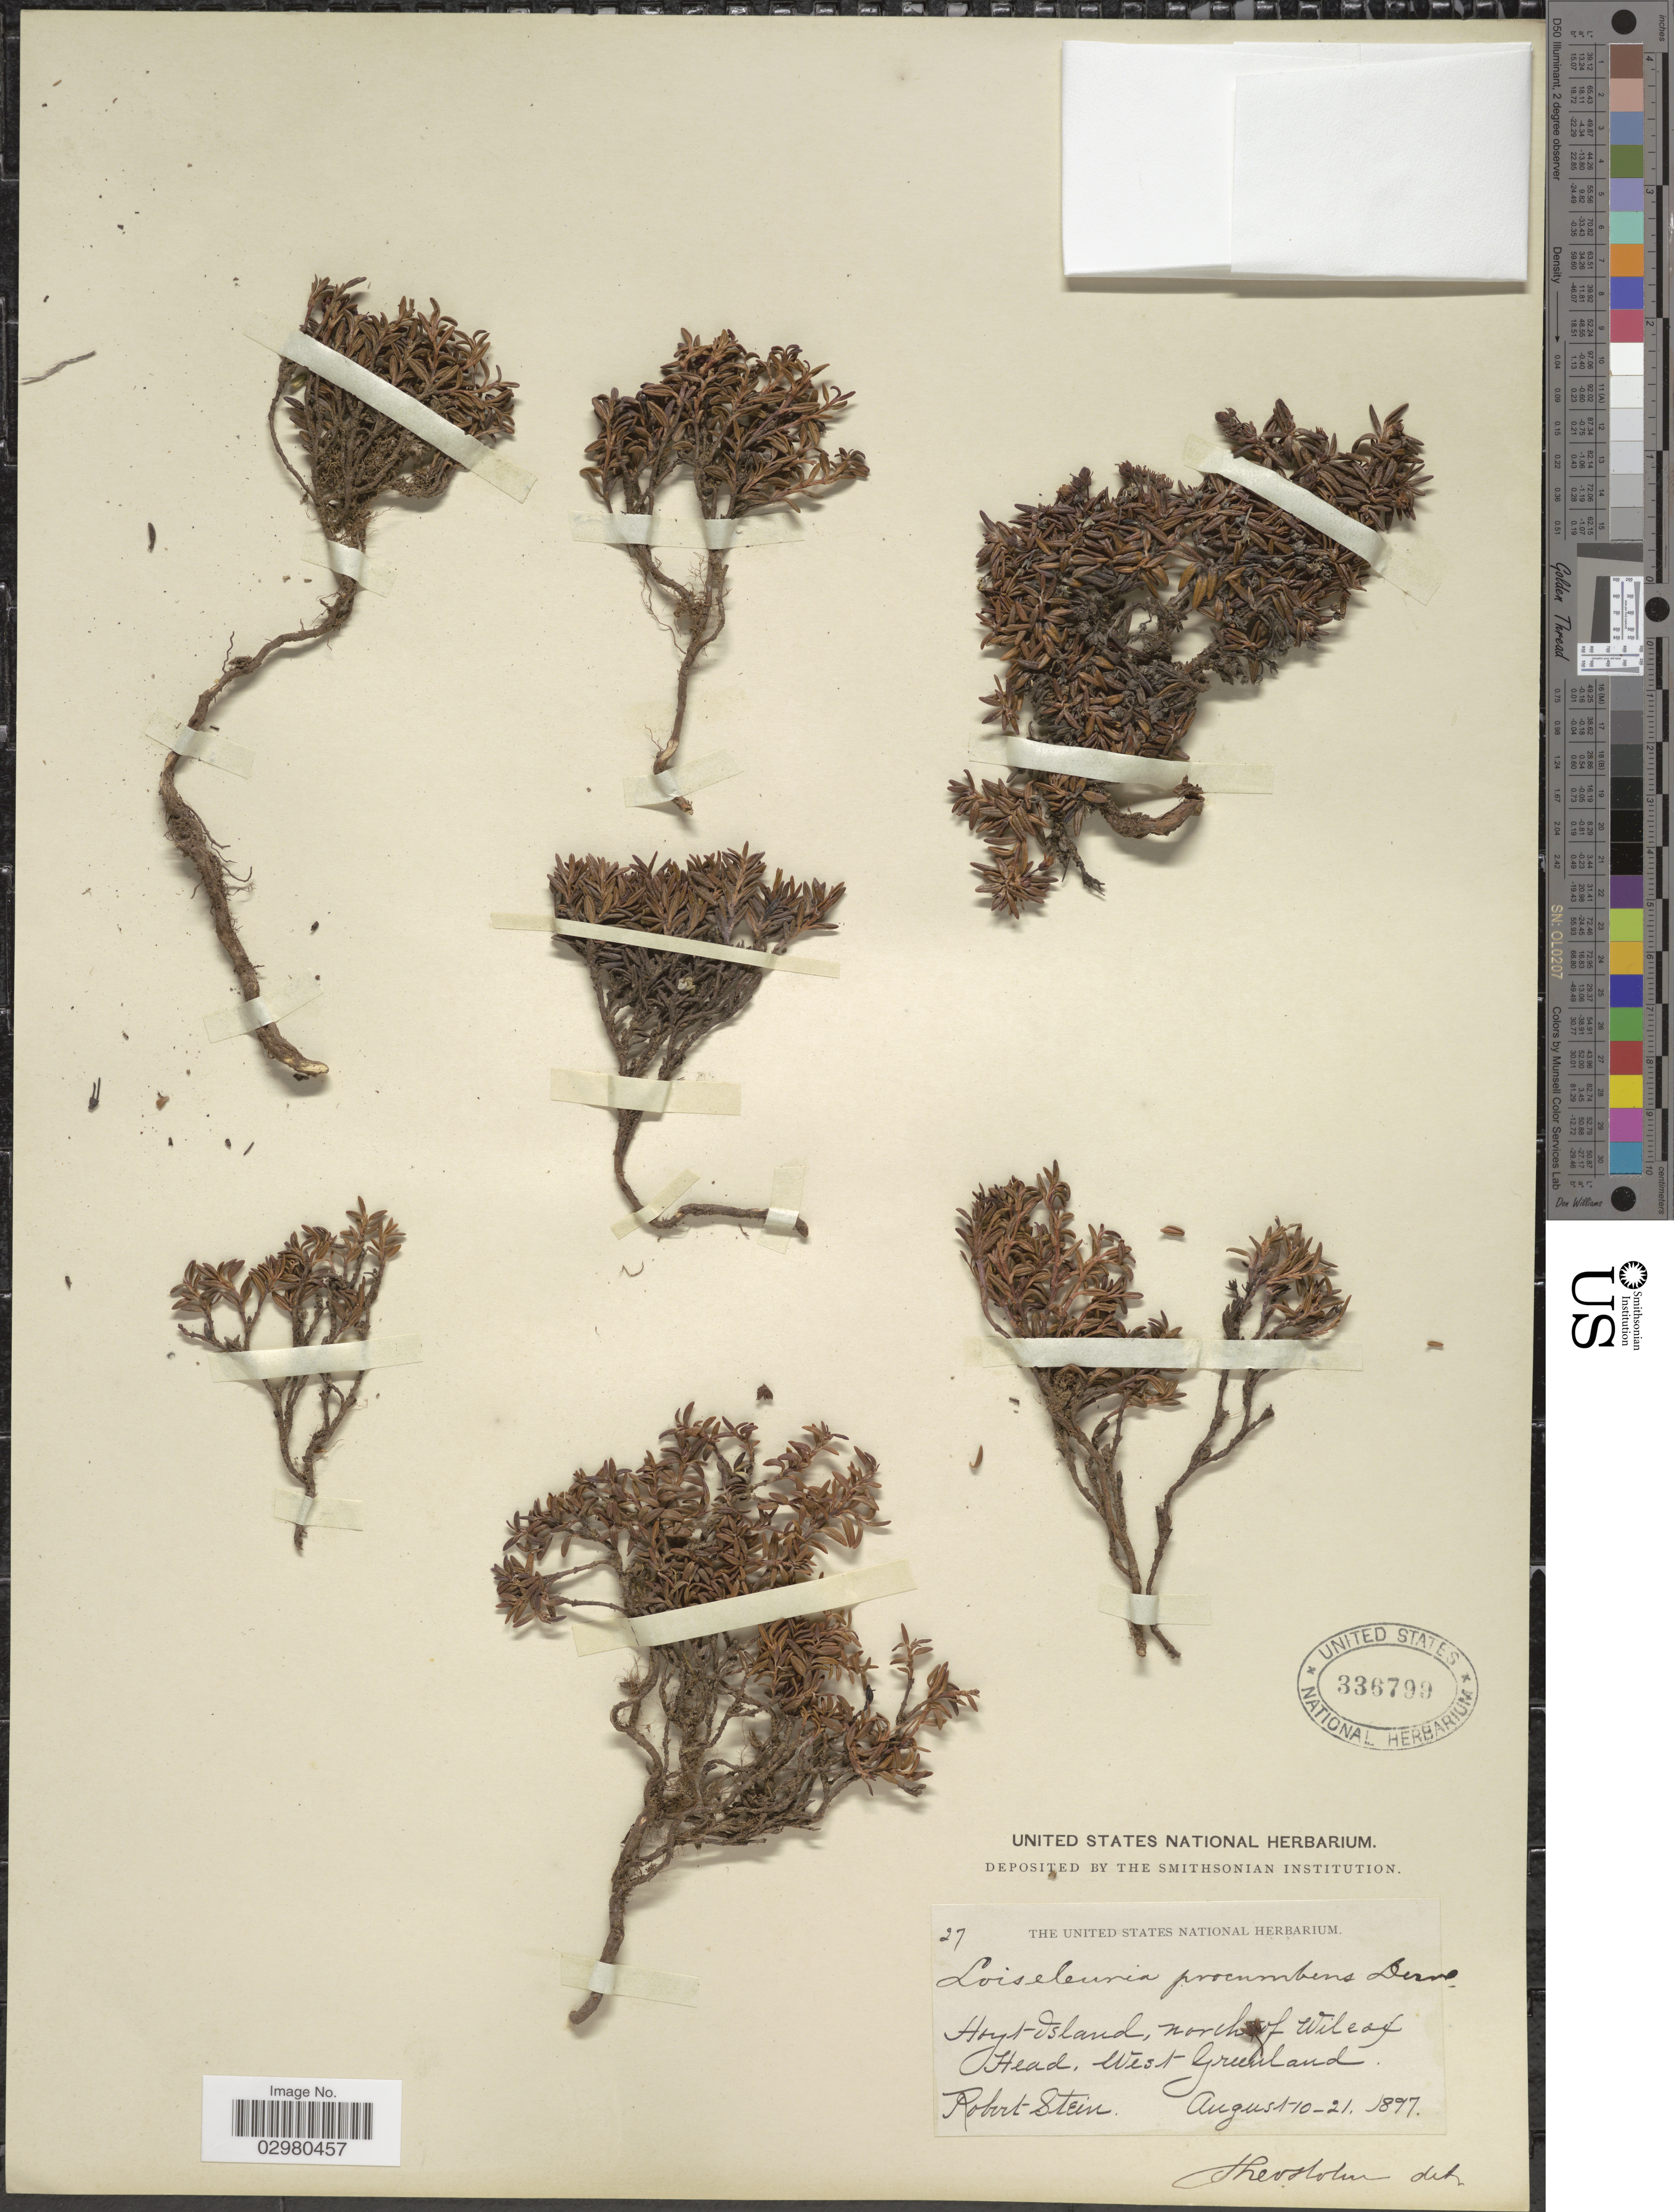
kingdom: Plantae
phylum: Tracheophyta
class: Magnoliopsida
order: Ericales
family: Ericaceae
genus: Loiseleuria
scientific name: Loiseleuria procumbens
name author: (L.) Desv.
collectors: R. Stein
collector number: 27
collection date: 1897-08-10/1897-08-21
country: Greenland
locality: Hoyt Island, north of Wilcox Head, West Greenland.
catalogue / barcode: US 336799